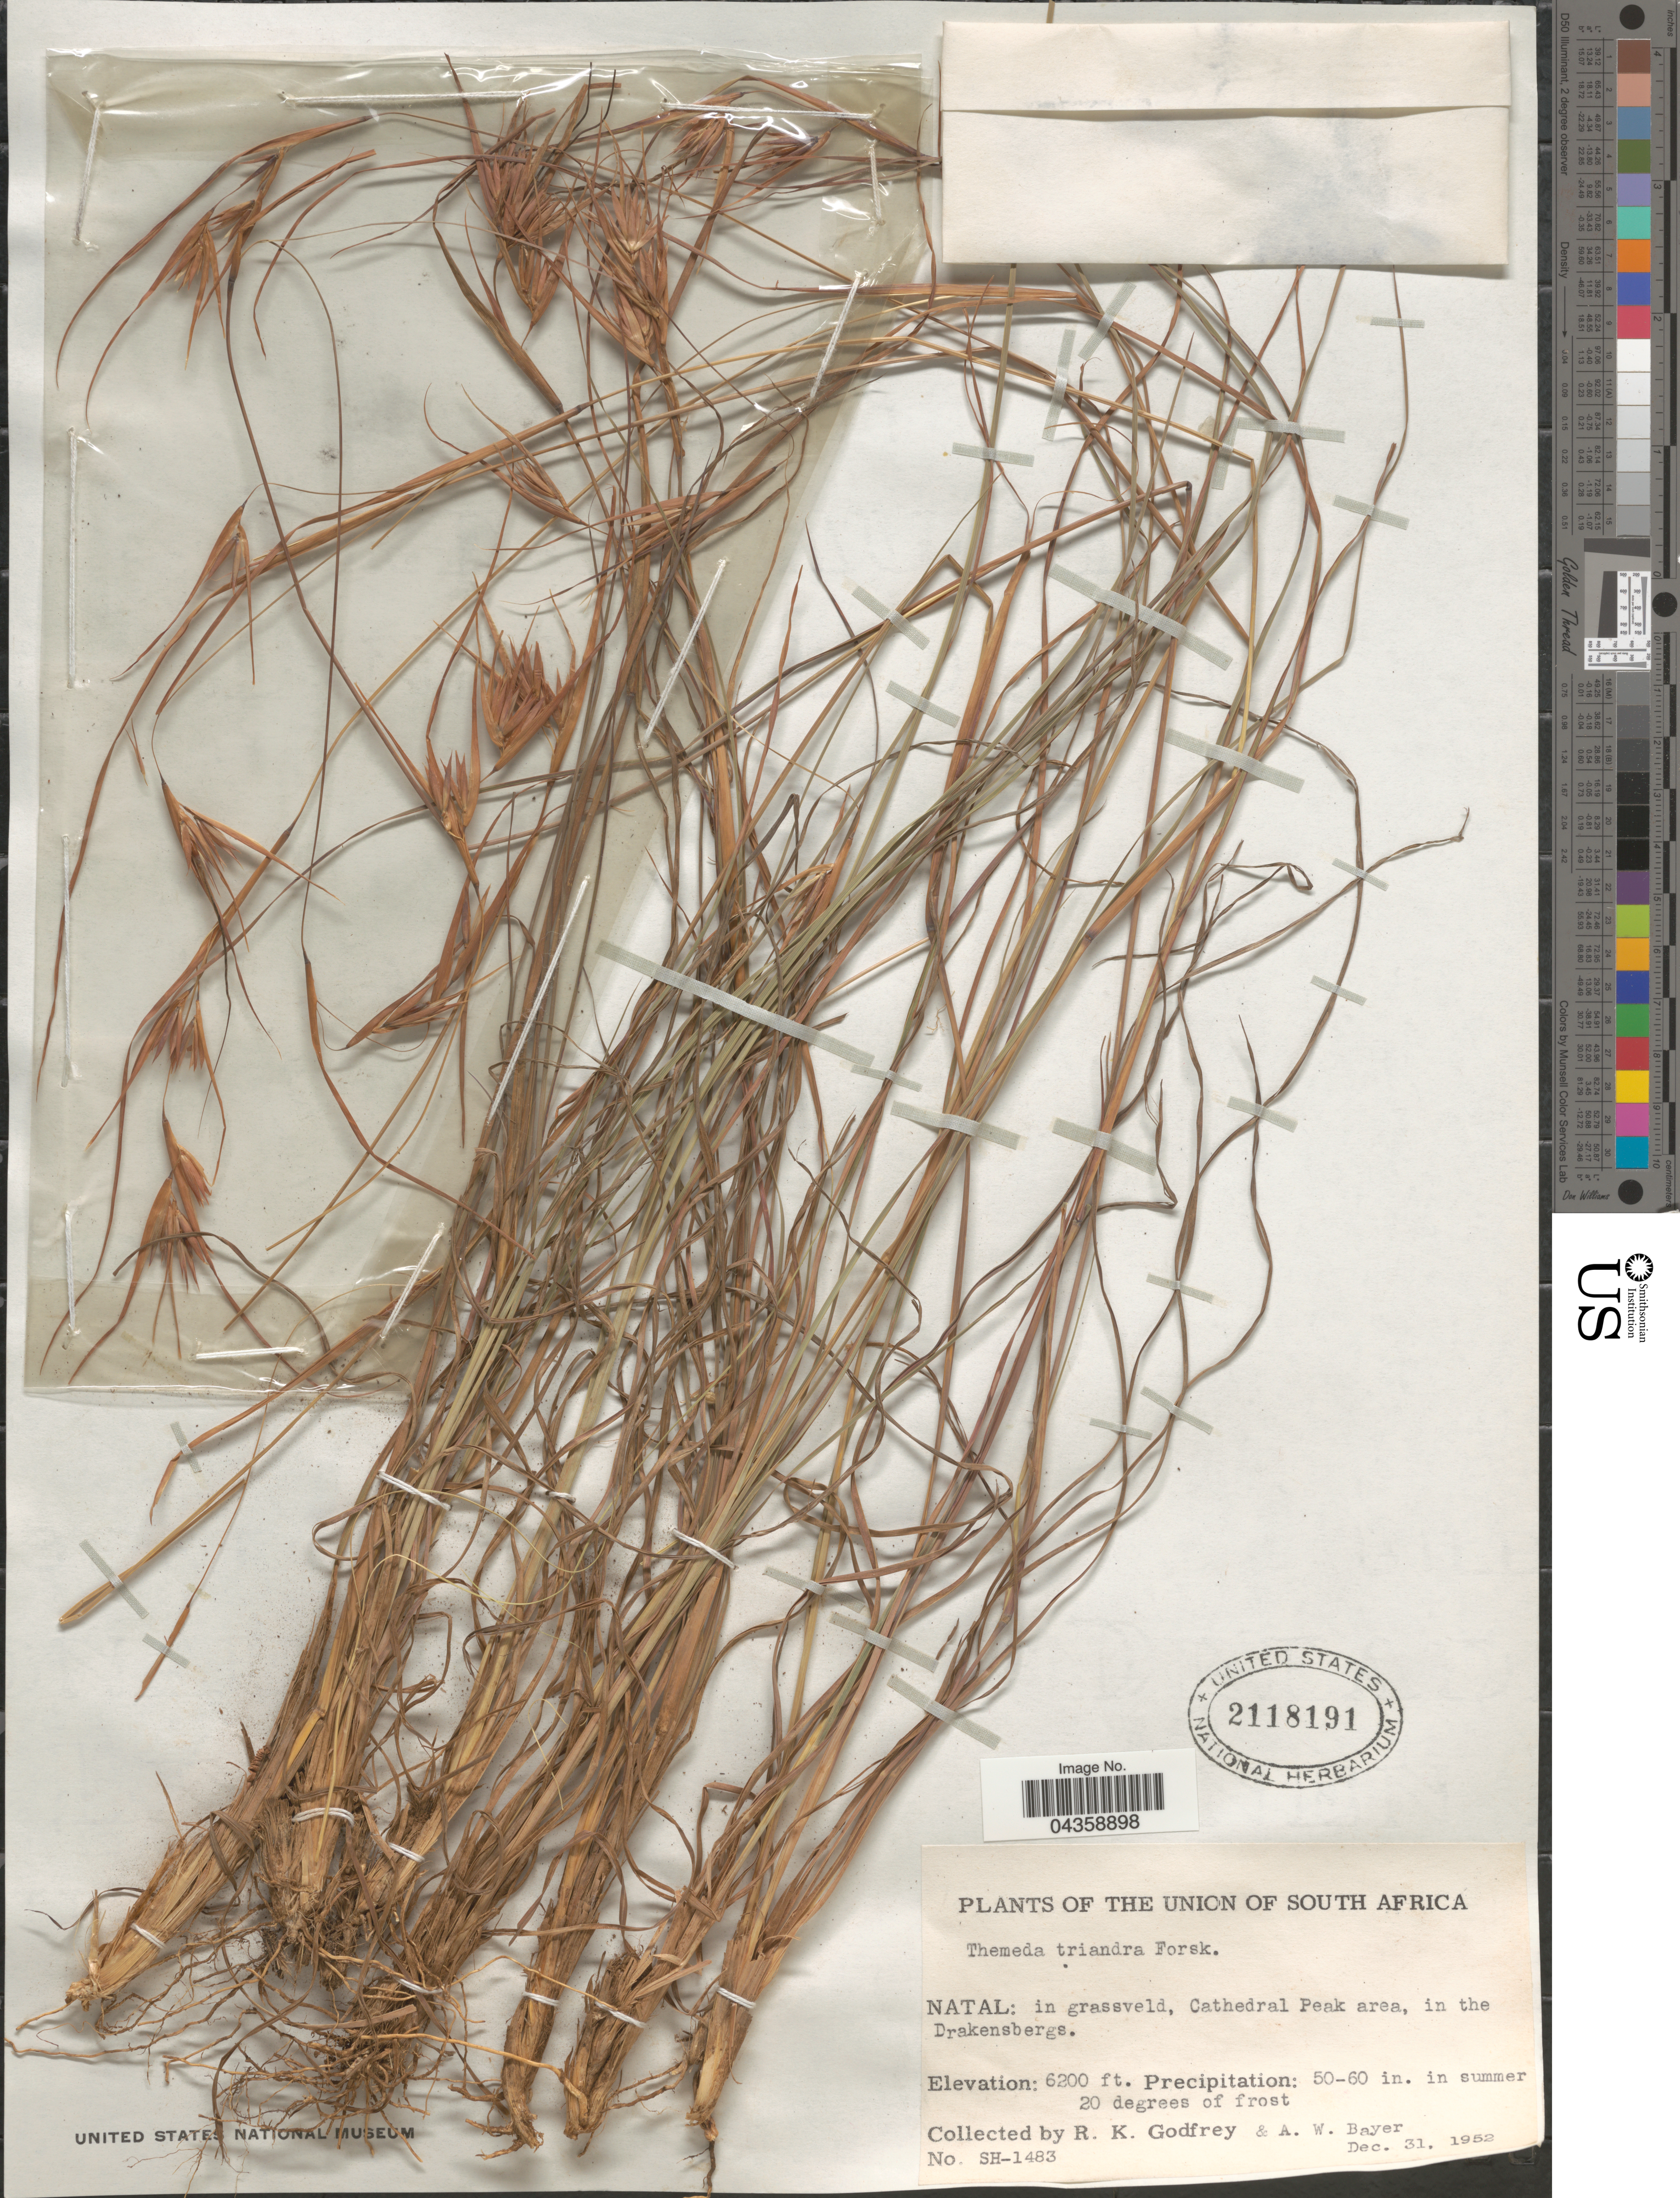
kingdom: Plantae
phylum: Tracheophyta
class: Liliopsida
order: Poales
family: Poaceae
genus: Themeda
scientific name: Themeda triandra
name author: Forssk.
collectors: R. K. Godfrey & A. Bayer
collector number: SH-1483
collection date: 1952-12-31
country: South Africa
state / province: KwaZulu-Natal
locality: The Union of South Africa. Natal: in grassveld, Cathedral Peak area, in the Drakensbergs.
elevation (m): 1890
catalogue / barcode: US 2118191